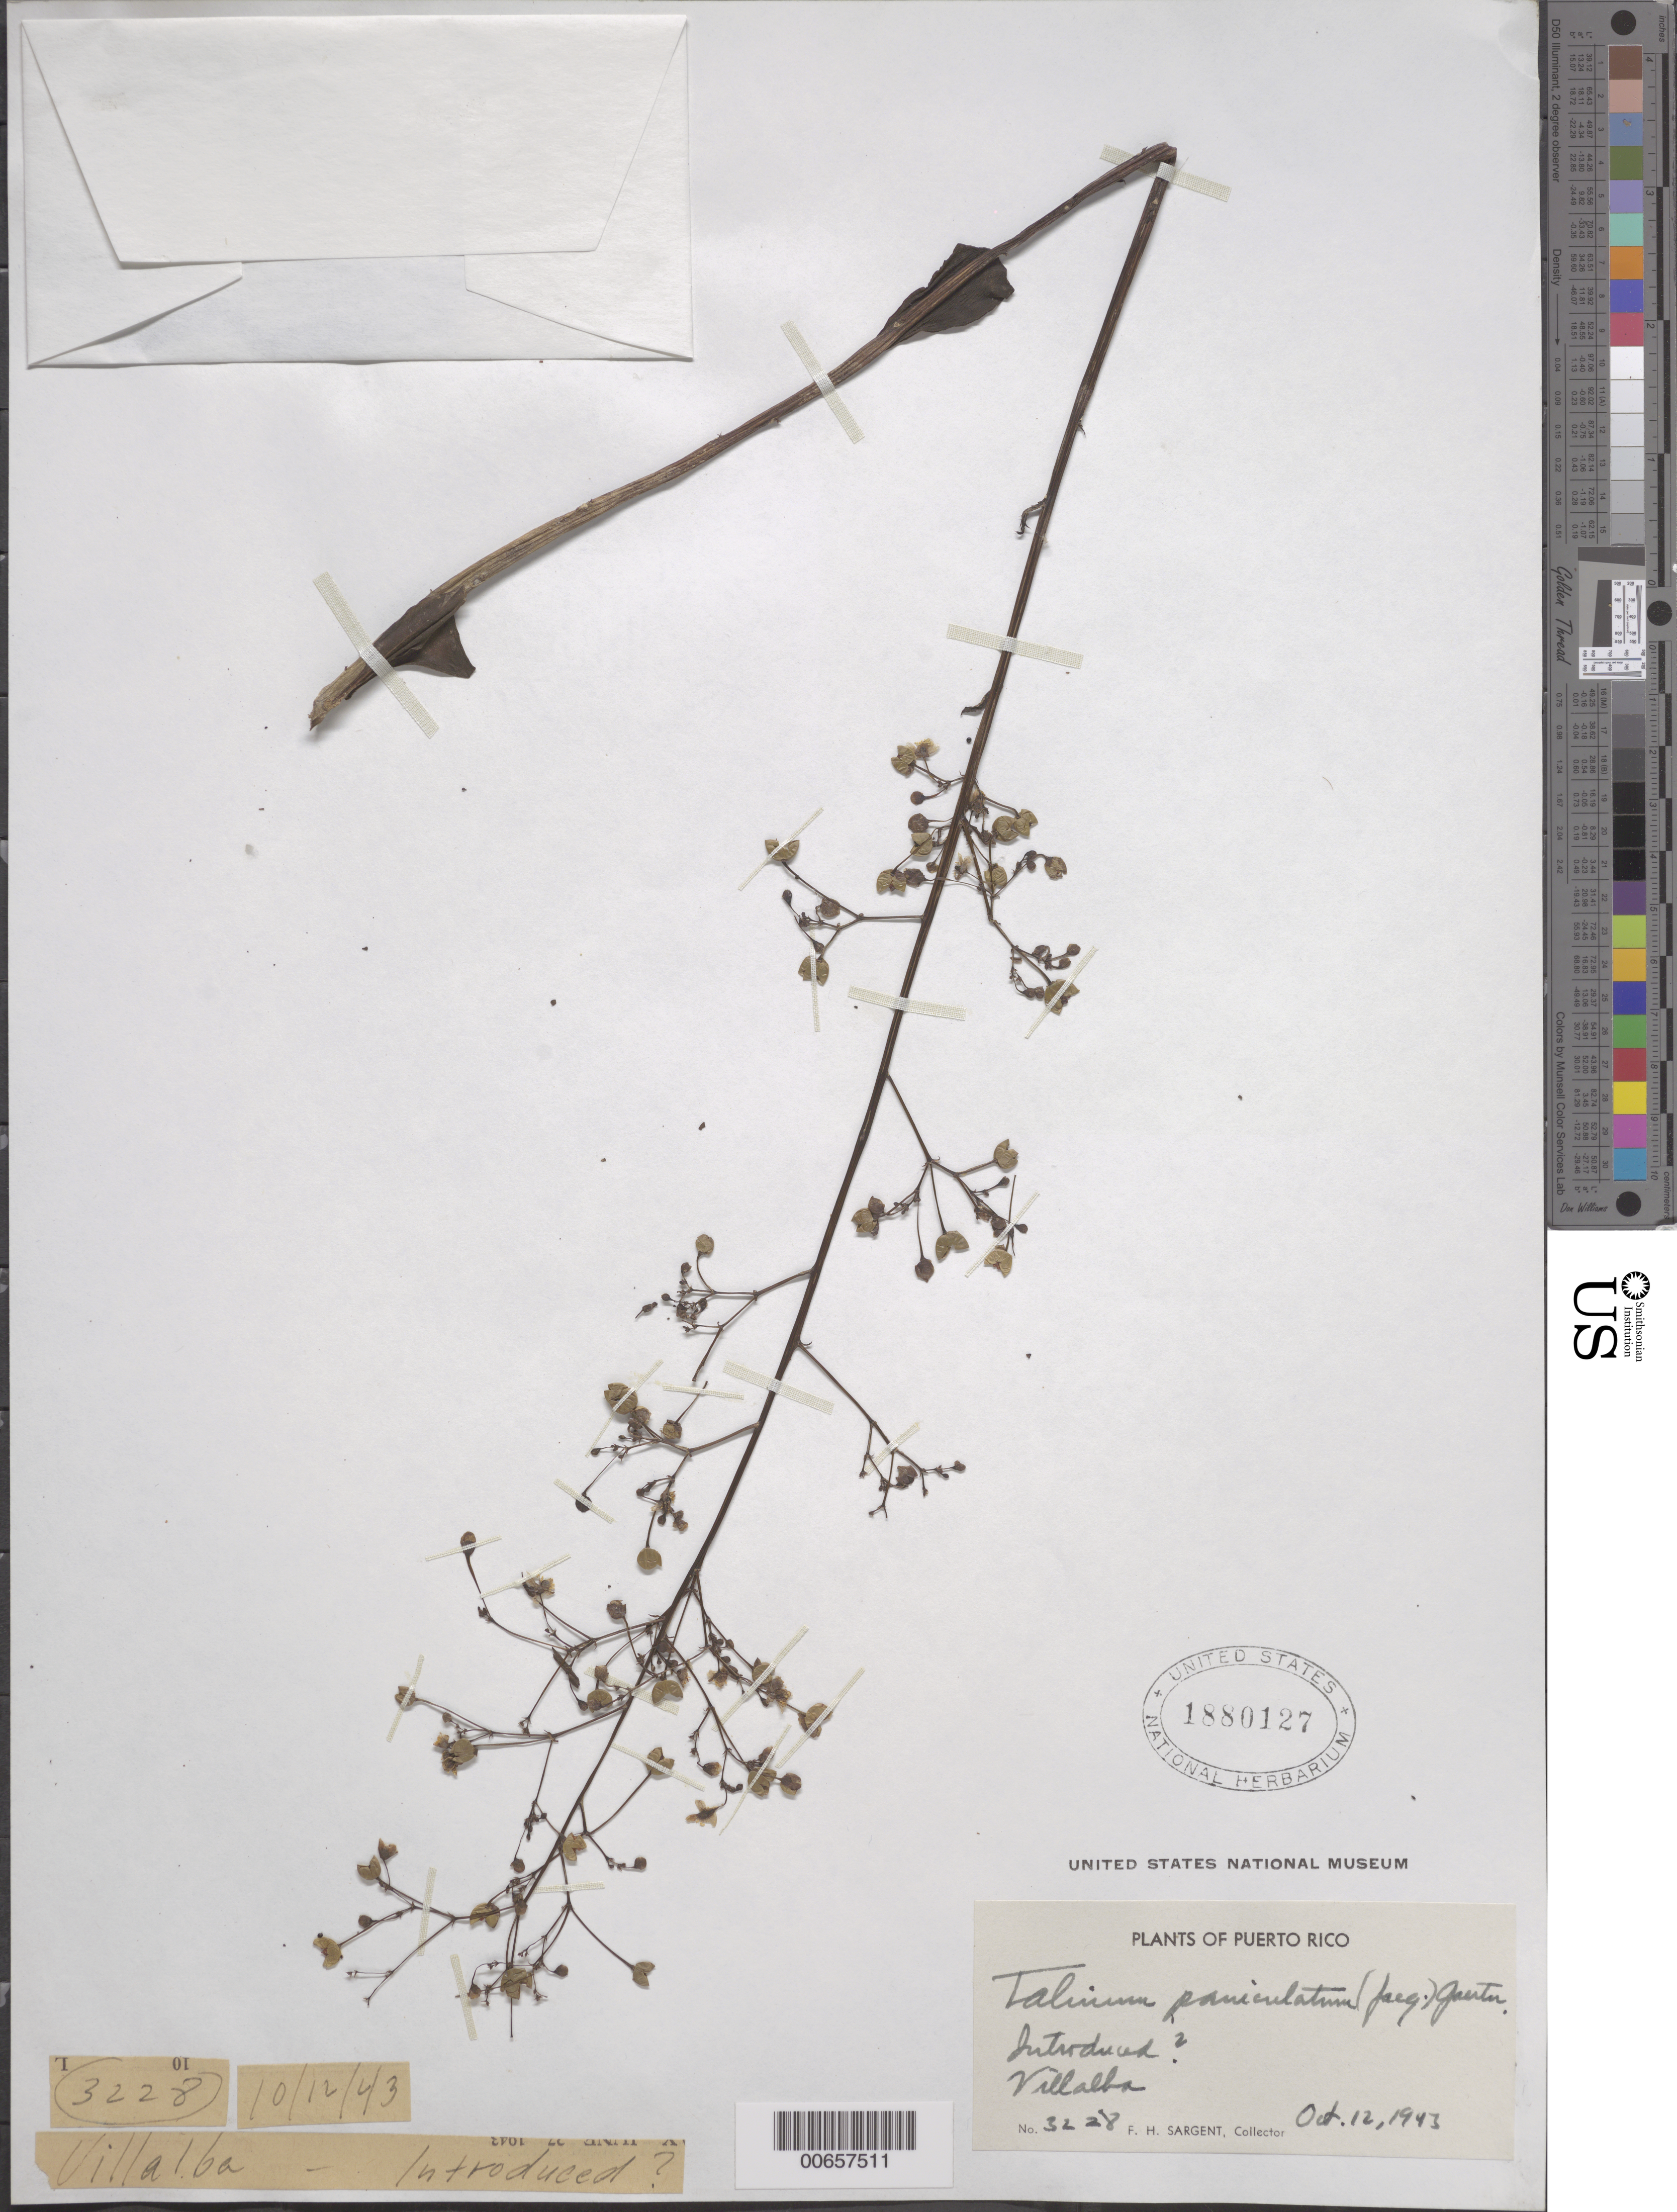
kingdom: Plantae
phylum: Tracheophyta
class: Magnoliopsida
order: Caryophyllales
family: Talinaceae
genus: Talinum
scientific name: Talinum paniculatum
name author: (Jacq.) Gaertn.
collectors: F. H. Sargent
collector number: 3228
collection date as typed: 12 Oct 1943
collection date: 1943-10-12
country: Puerto Rico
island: Greater Antilles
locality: Villalba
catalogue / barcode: US 1880127